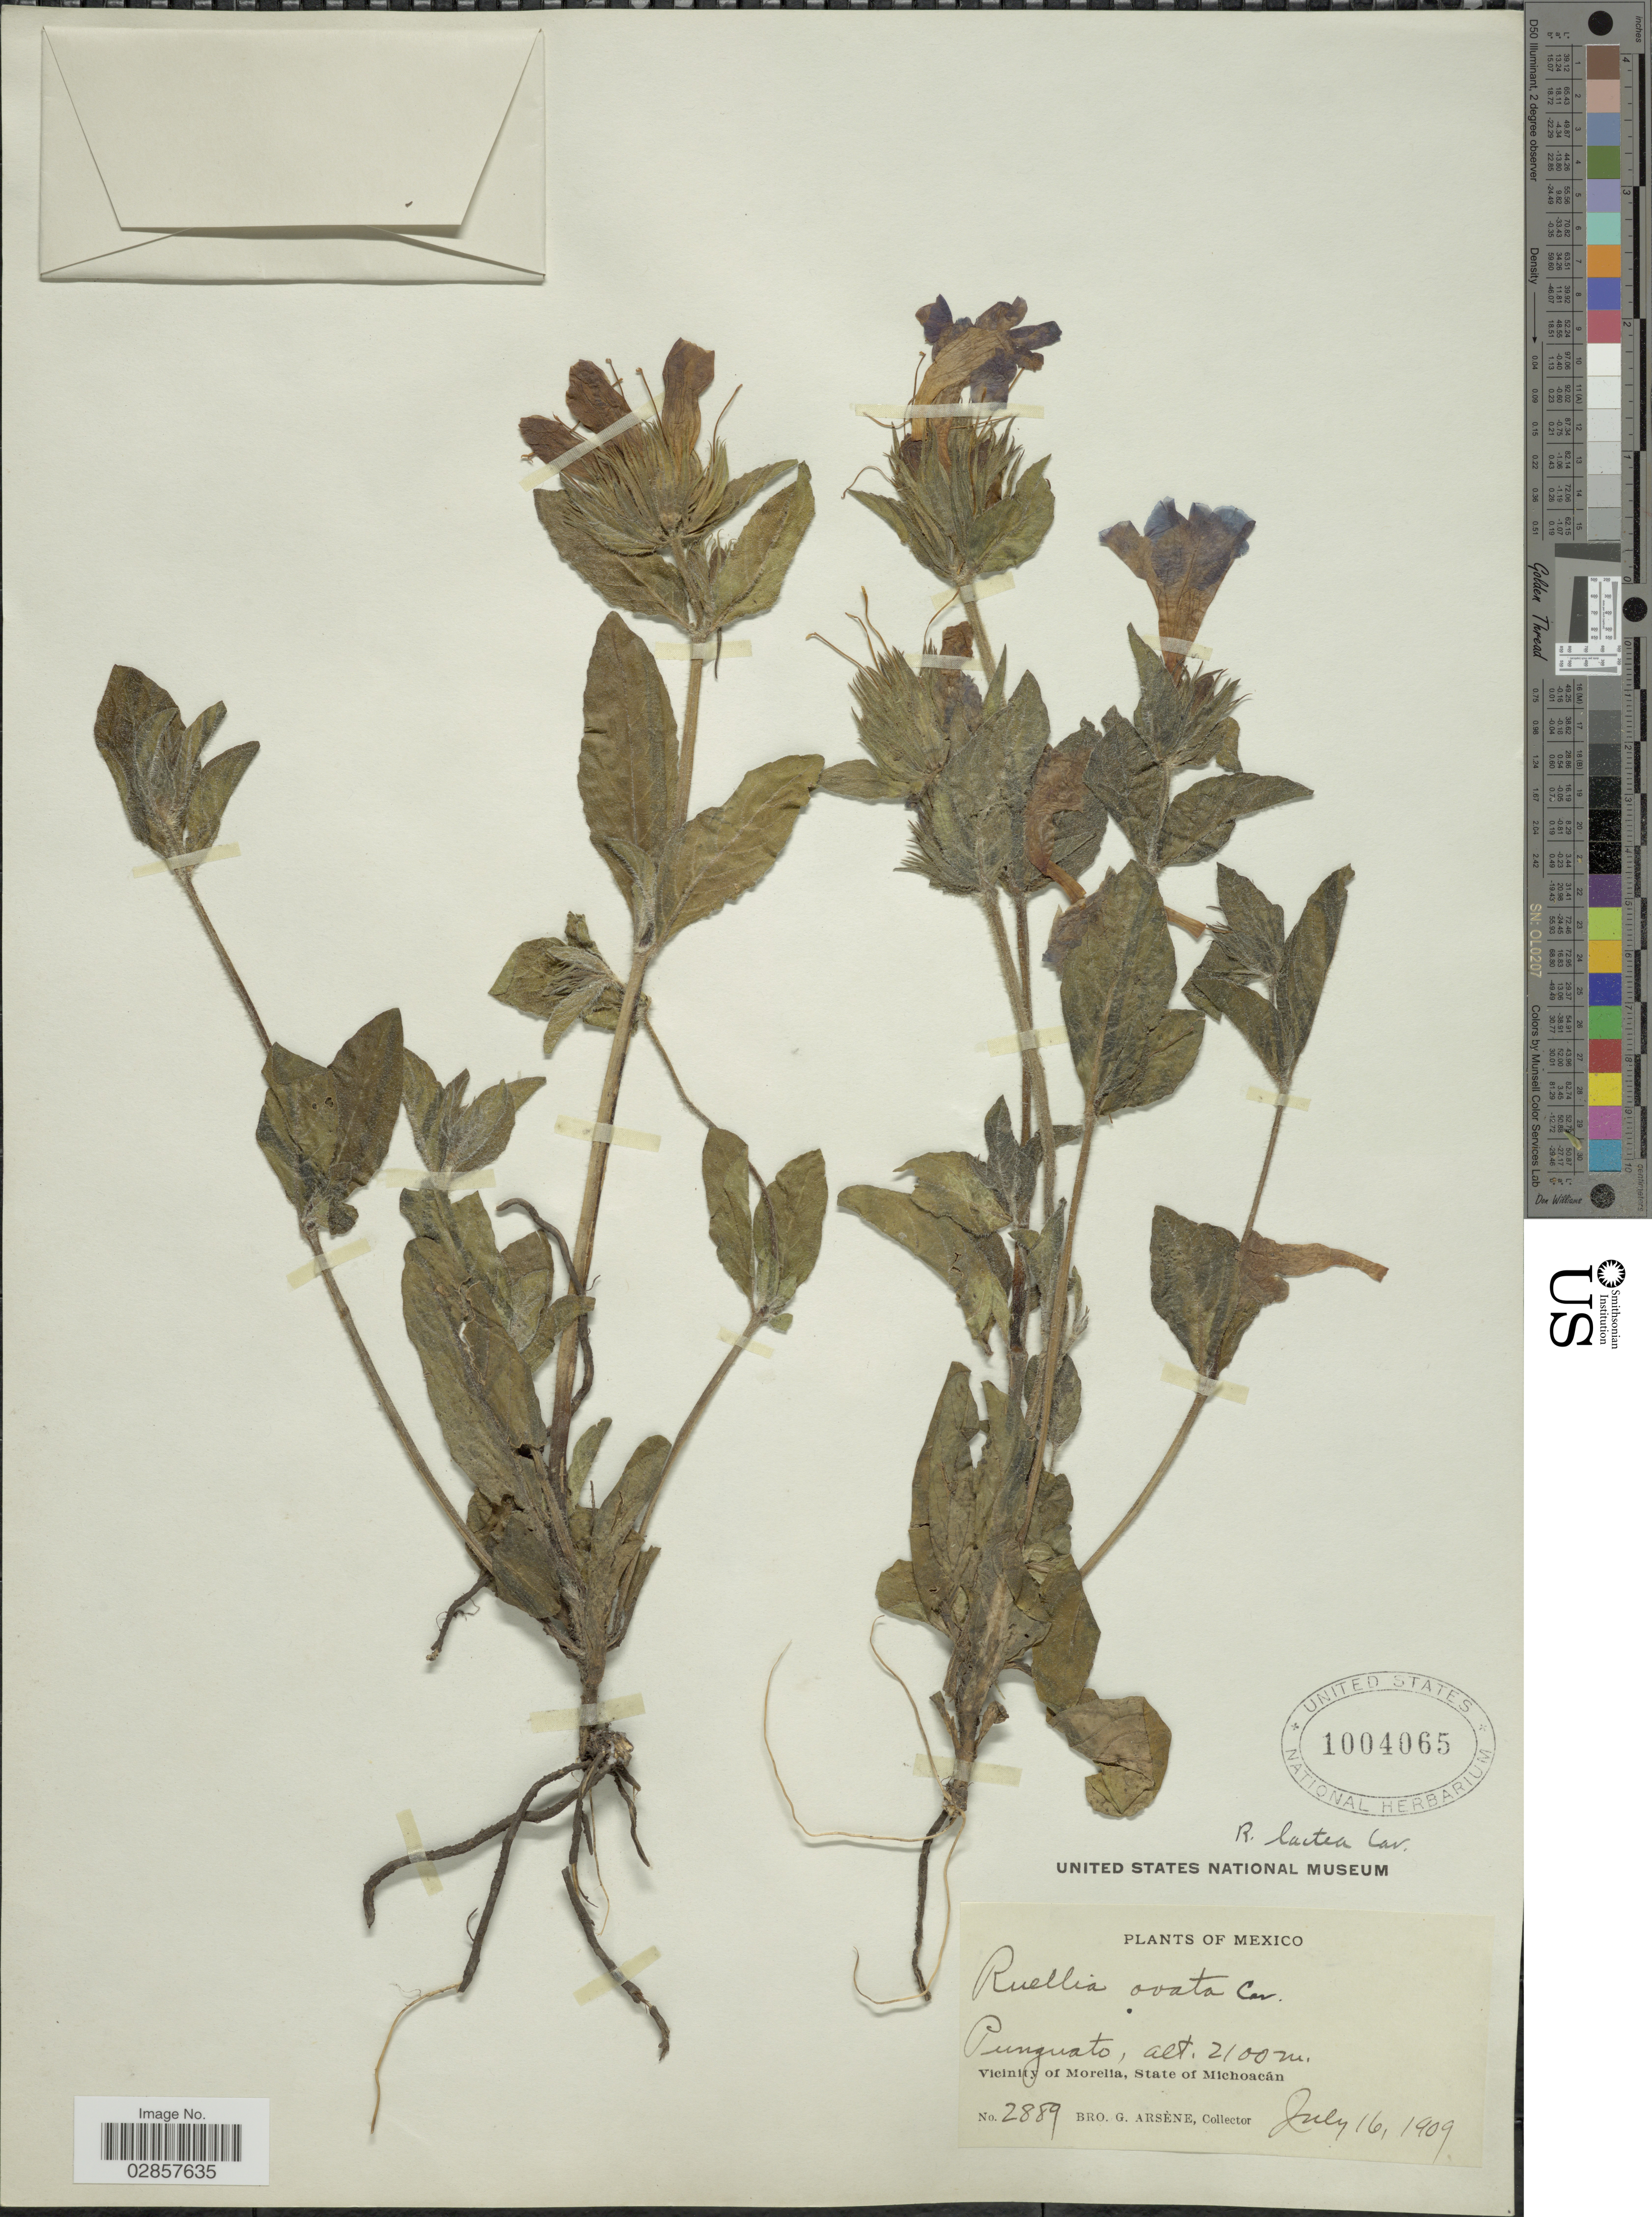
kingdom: Plantae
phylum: Tracheophyta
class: Magnoliopsida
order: Lamiales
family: Acanthaceae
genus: Ruellia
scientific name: Ruellia lactea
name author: Cav.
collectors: Bro. G. Arsène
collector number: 2889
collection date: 1909-07-16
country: Mexico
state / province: Michoacán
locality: Punguato, Vicinity of Morelia.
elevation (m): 2100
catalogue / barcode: US 1004065